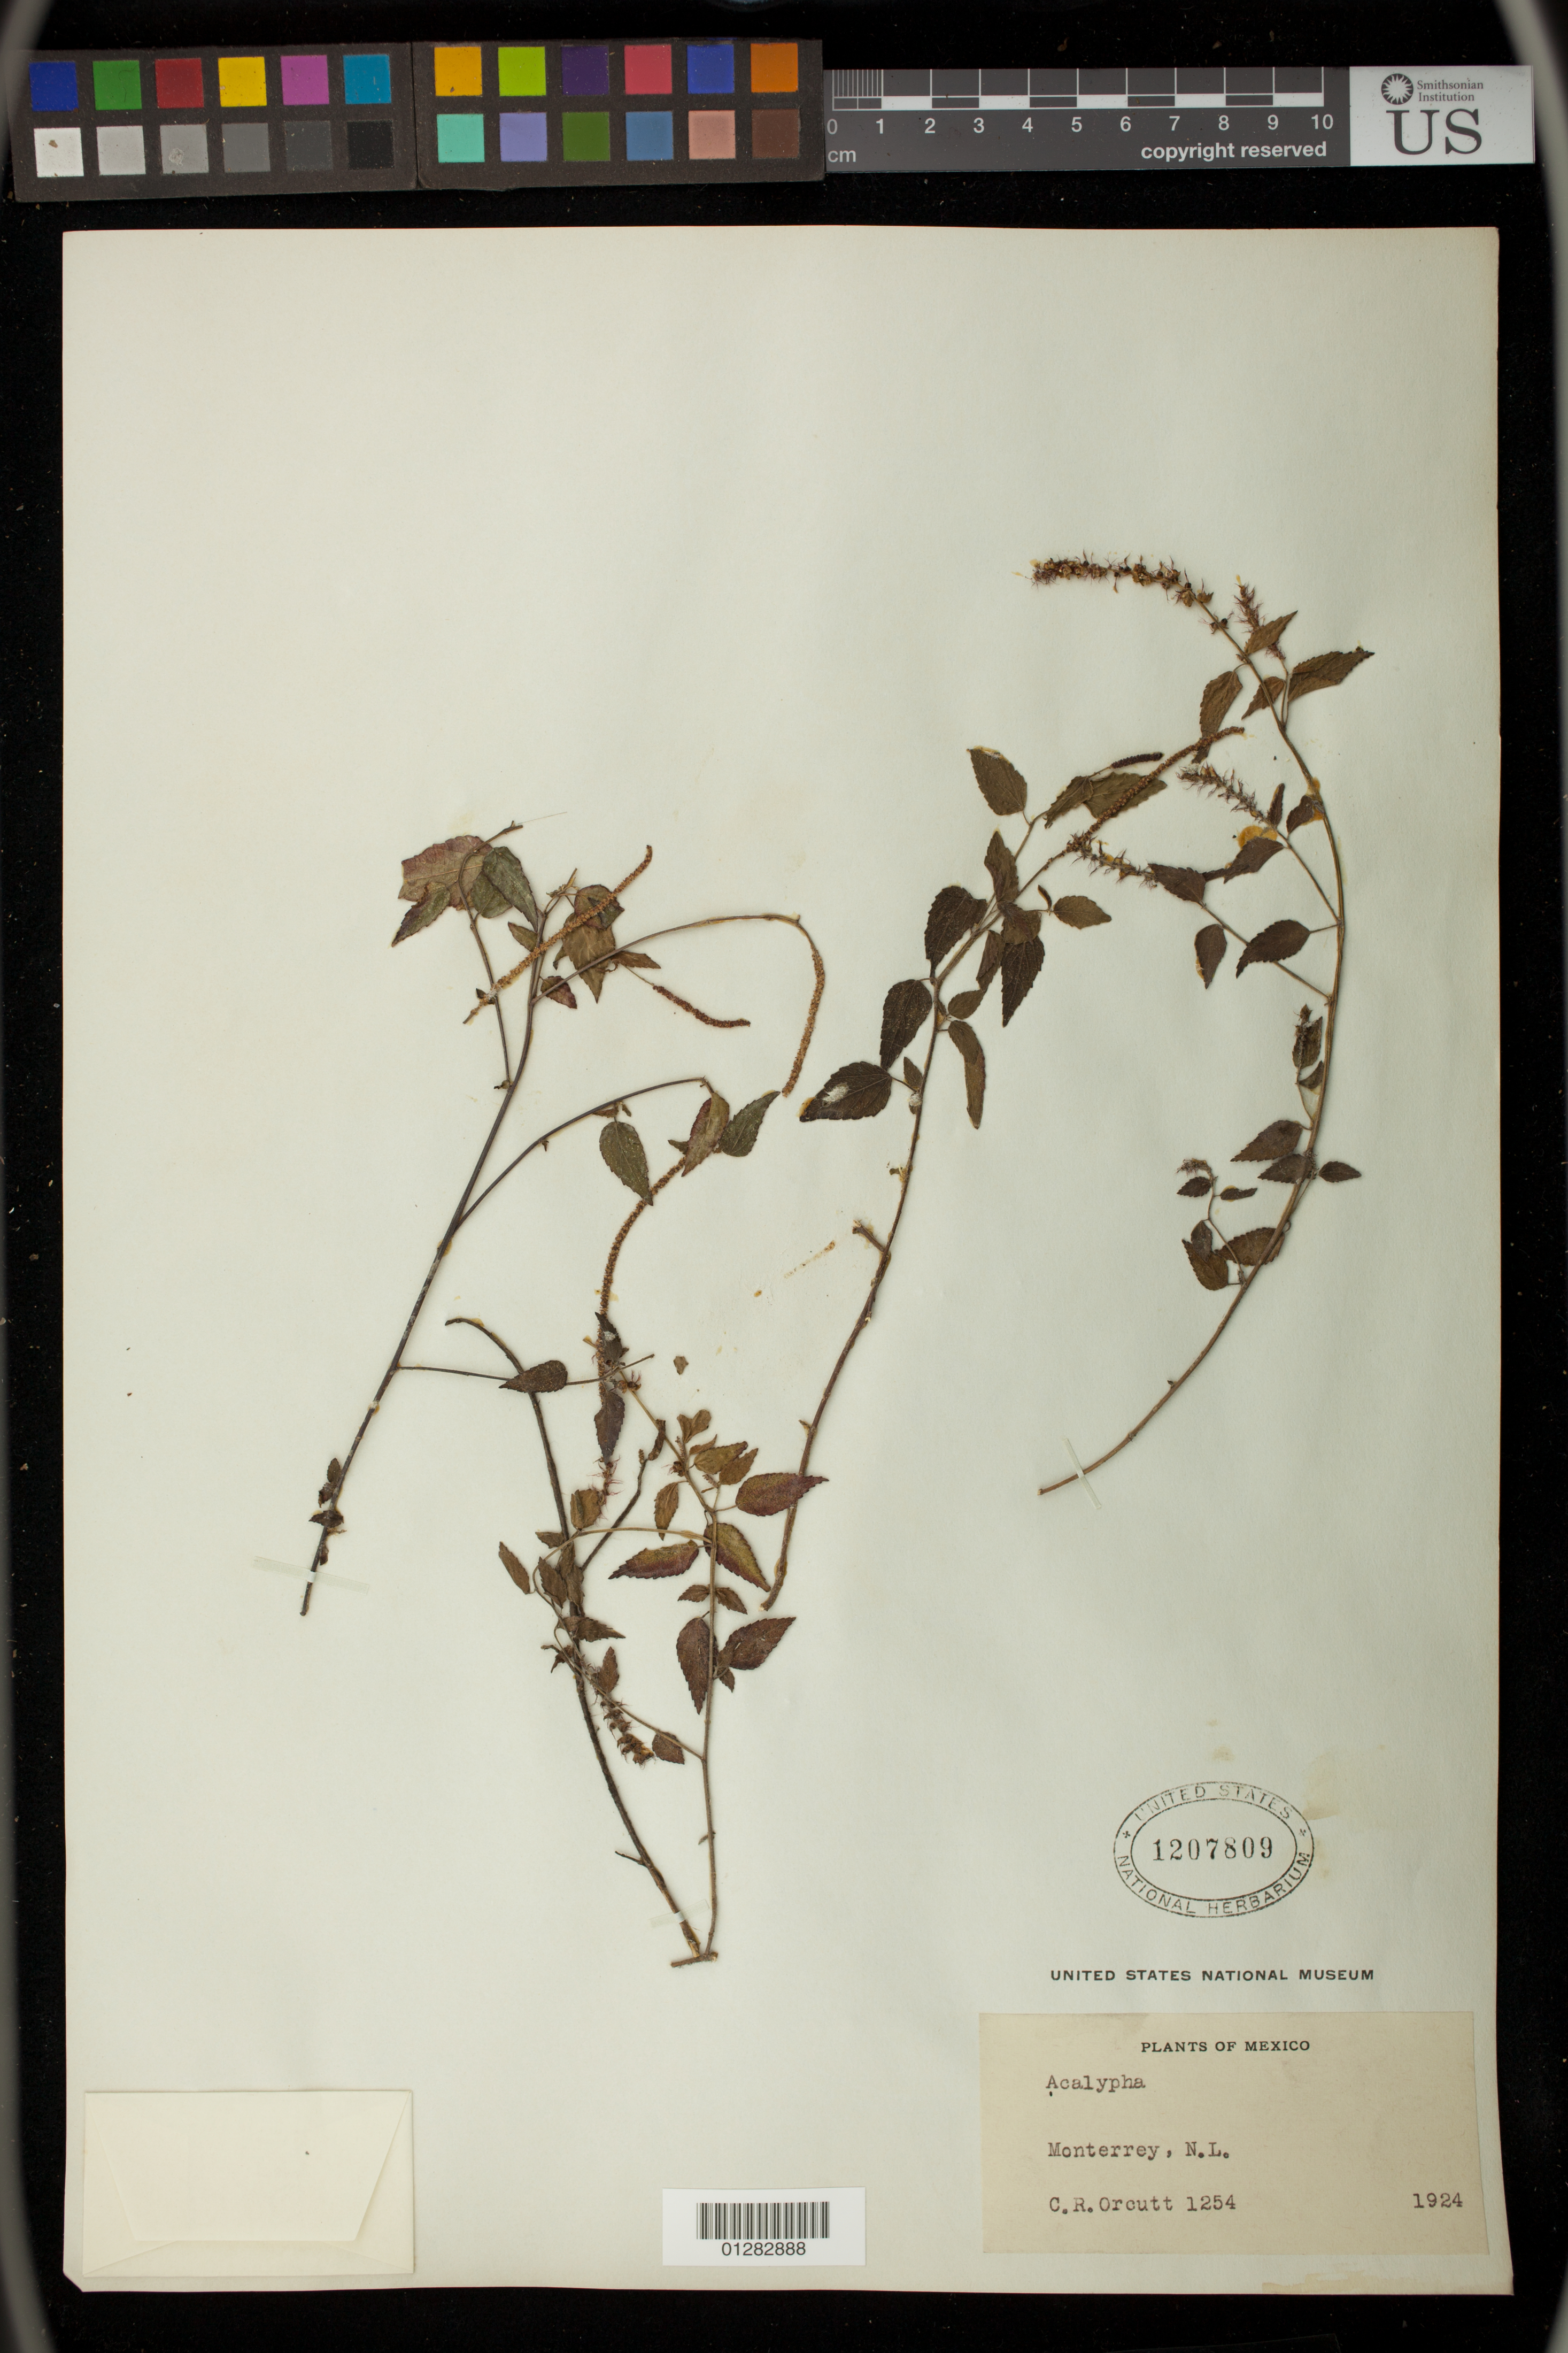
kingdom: Plantae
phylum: Tracheophyta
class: Magnoliopsida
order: Malpighiales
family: Euphorbiaceae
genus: Acalypha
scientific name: Acalypha sp.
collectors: C. R. Orcutt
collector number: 1254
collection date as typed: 1924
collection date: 1924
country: Mexico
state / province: Nuevo León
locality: Monterrey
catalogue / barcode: US 1207809